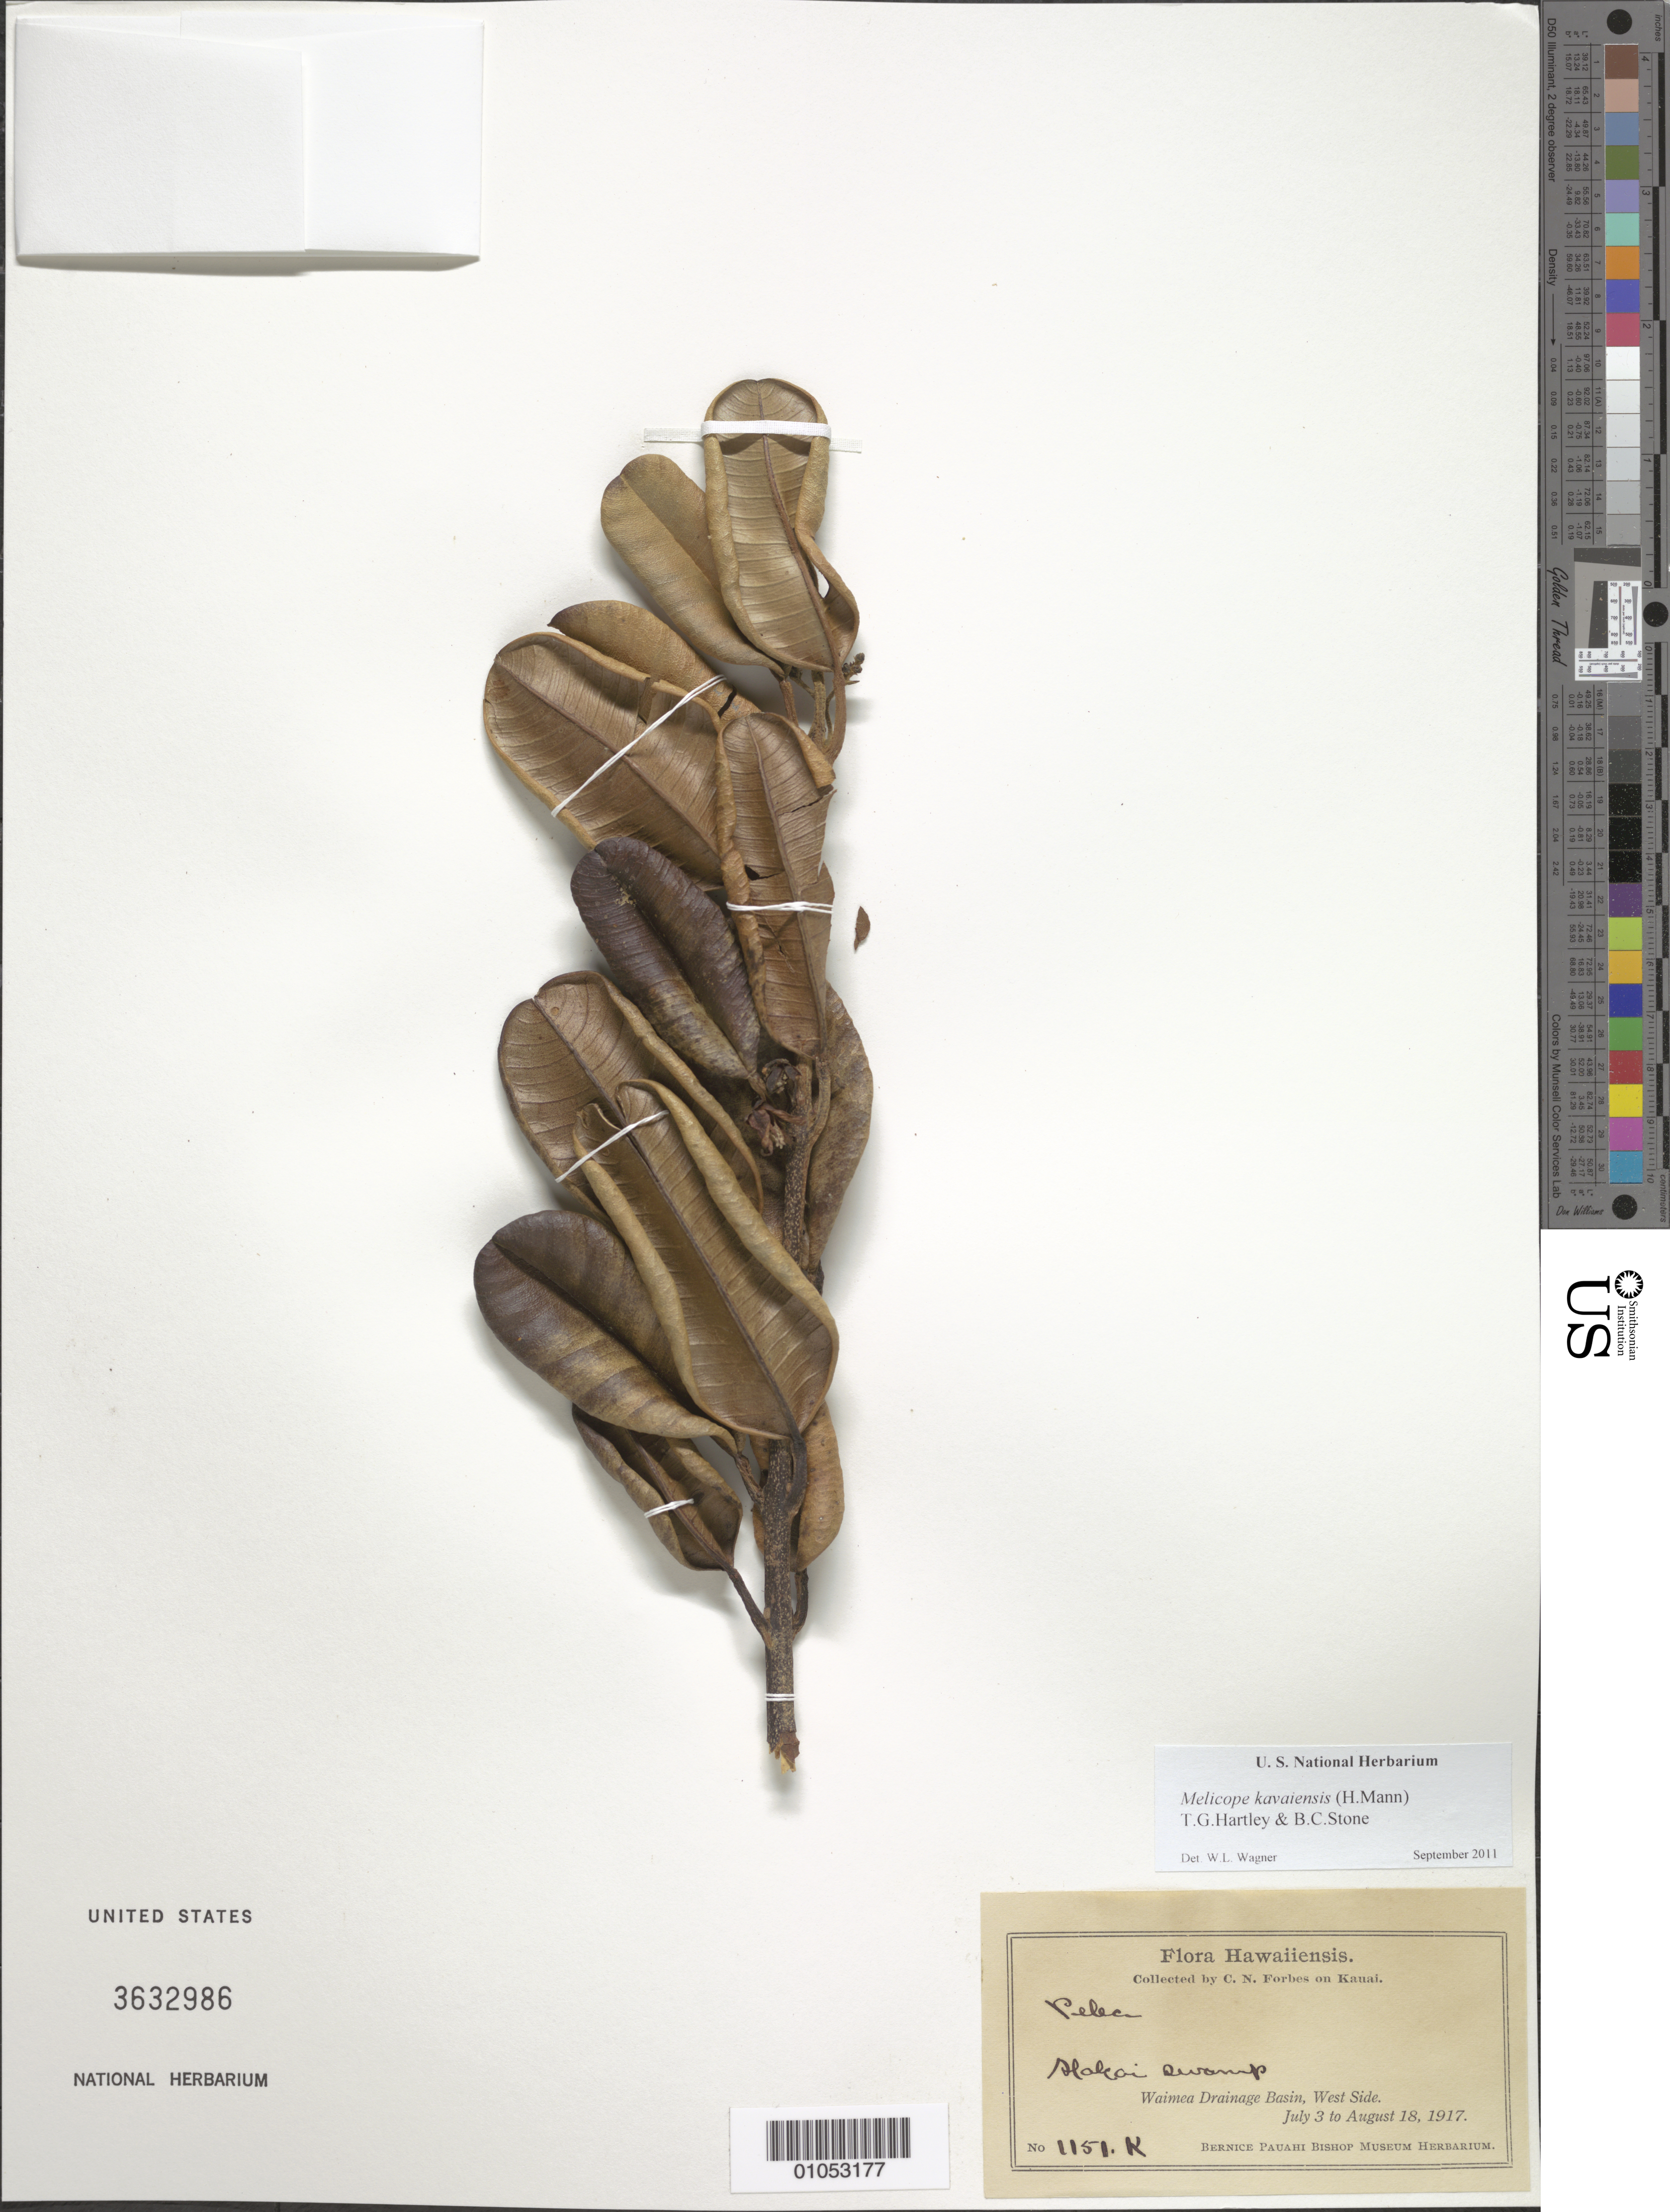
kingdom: Plantae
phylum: Tracheophyta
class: Magnoliopsida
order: Sapindales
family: Rutaceae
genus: Melicope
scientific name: Melicope kavaiensis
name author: (H. Mann) T.G. Hartley & B.C. Stone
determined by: Wagner, W. L., (BOT), Smithsonian Institution - National Museum of Natural History (UNITED STATES)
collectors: C. N. Forbes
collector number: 1151.K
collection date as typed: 3 Jul 1917 to 18 Aug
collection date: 1917-07-03/1917-08-18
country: United States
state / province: Hawaii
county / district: Kauai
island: Kaua'i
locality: Alakai swamp, Waimea Drainage Basin, West Side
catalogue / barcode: US 3632986